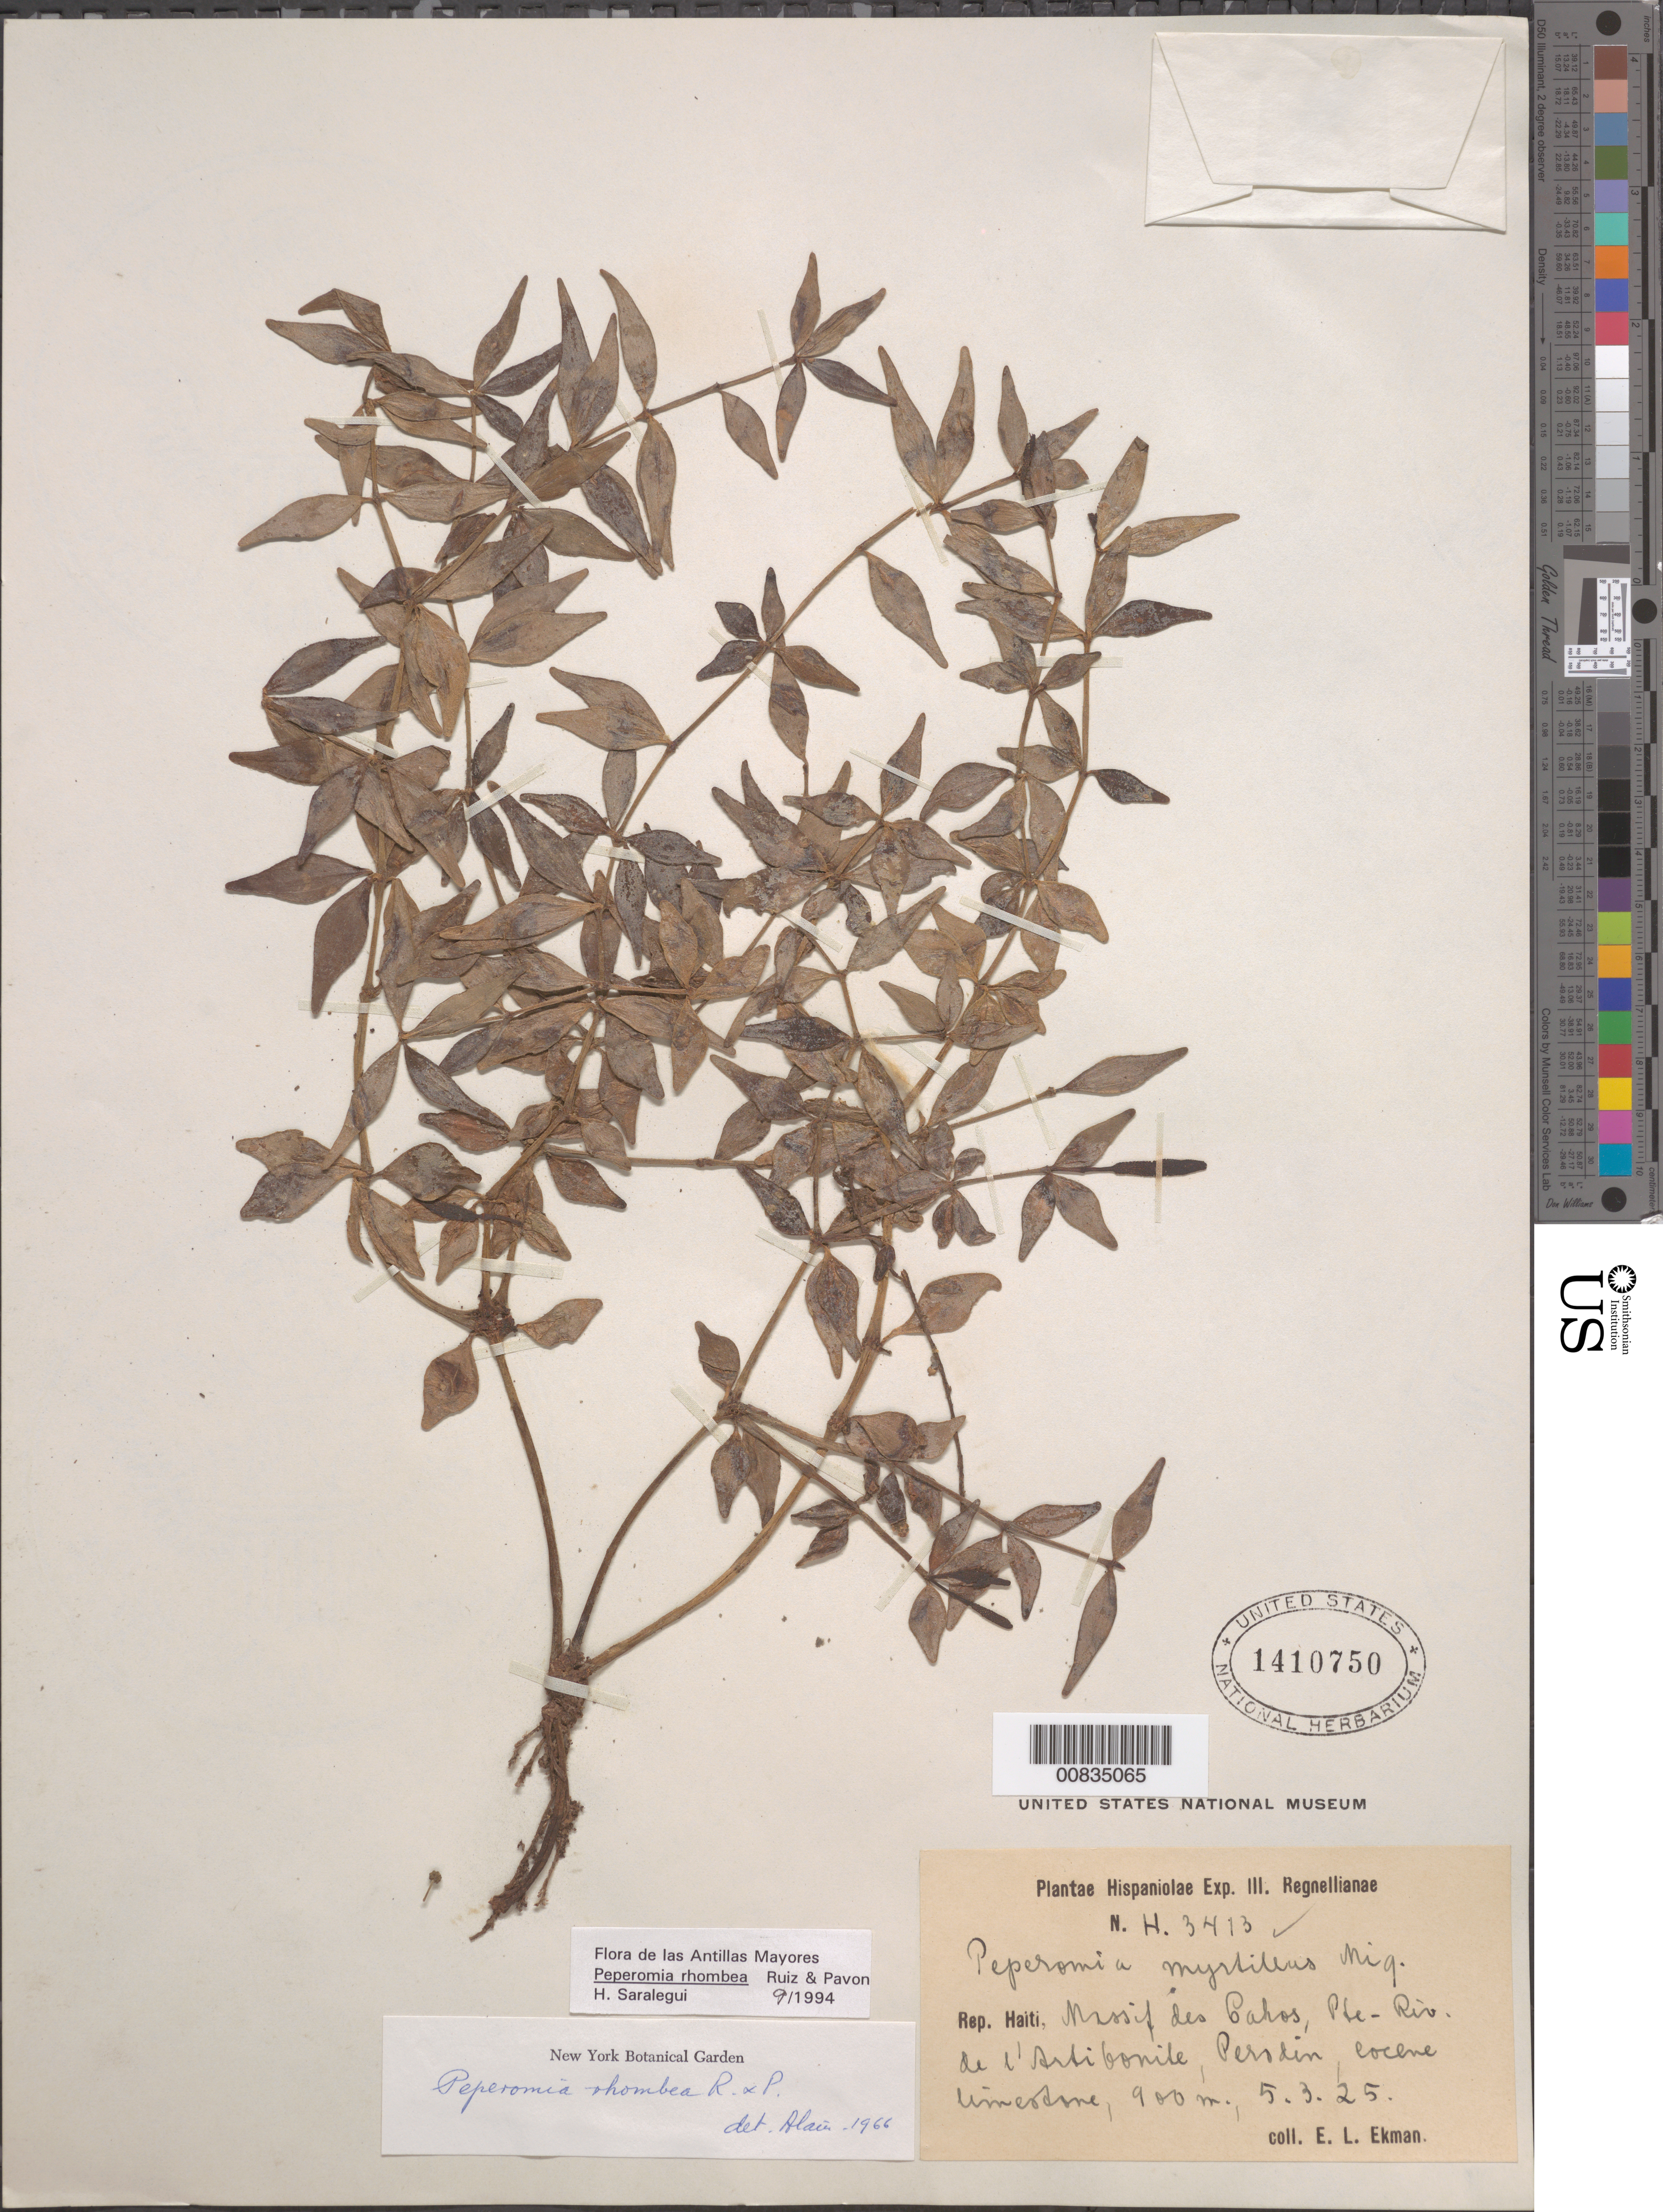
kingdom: Plantae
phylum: Tracheophyta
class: Magnoliopsida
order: Piperales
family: Piperaceae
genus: Peperomia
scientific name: Peperomia rhombea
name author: Ruiz & Pav.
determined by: Saralegui Boza, H., (HAJB), Jardin Botanico Nacional (Habana)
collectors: E. L. Ekman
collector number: H 3413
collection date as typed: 05 Mar 1925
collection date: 1925-03-05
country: Haiti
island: Hispaniola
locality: Massif de la Selle, Pte-Riv. de l'Artibonite, Perodin.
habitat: Eocene limestone.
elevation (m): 900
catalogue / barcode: US 1410750